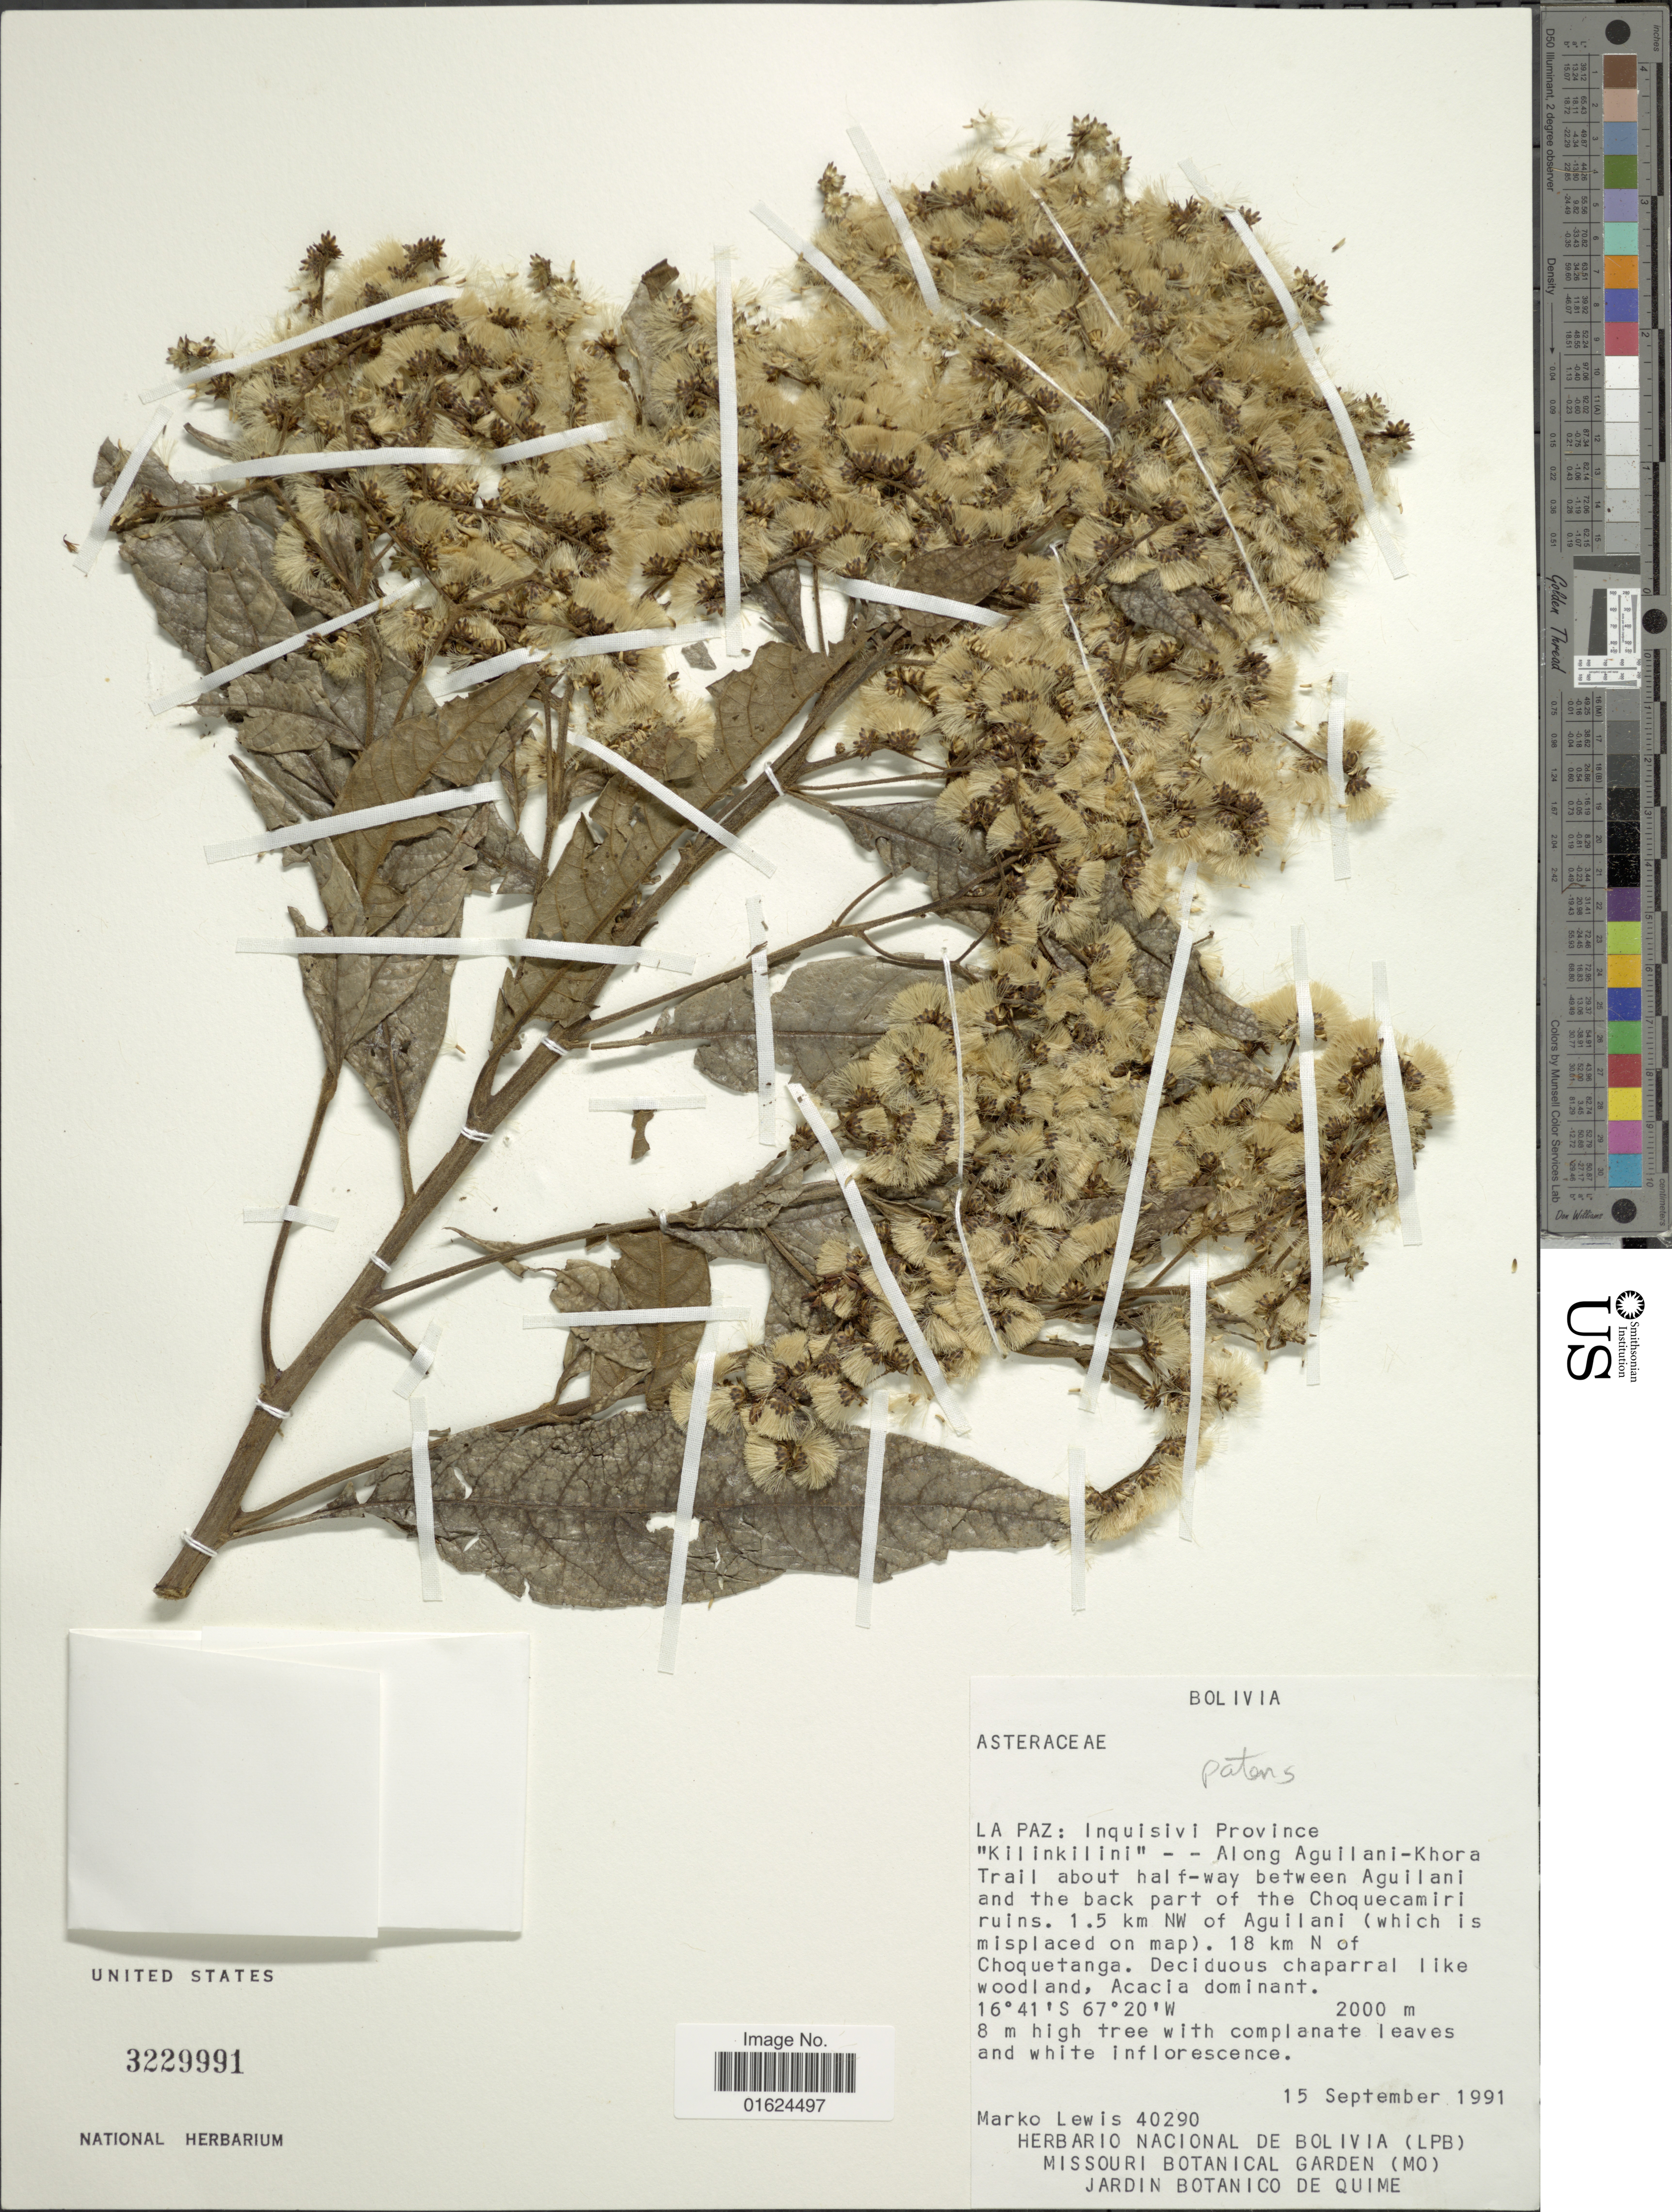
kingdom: Plantae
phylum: Tracheophyta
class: Magnoliopsida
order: Asterales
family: Asteraceae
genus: Vernonanthura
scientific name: Vernonanthura patens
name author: (Kunth) H. Rob.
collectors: M. A. Lewis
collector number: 40290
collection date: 1991-09-15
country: Bolivia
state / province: La Paz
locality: Inquisivi Province, 'Kilinkilini' - - Along Aguilani-Khora, Trail about half-away between Aguilani and the back part of the Choquecamiri ruins 1.5 km NW of Aguilani (wich is mispalced on map). 18 km N of Choquetanga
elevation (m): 2000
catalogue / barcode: US 3229991